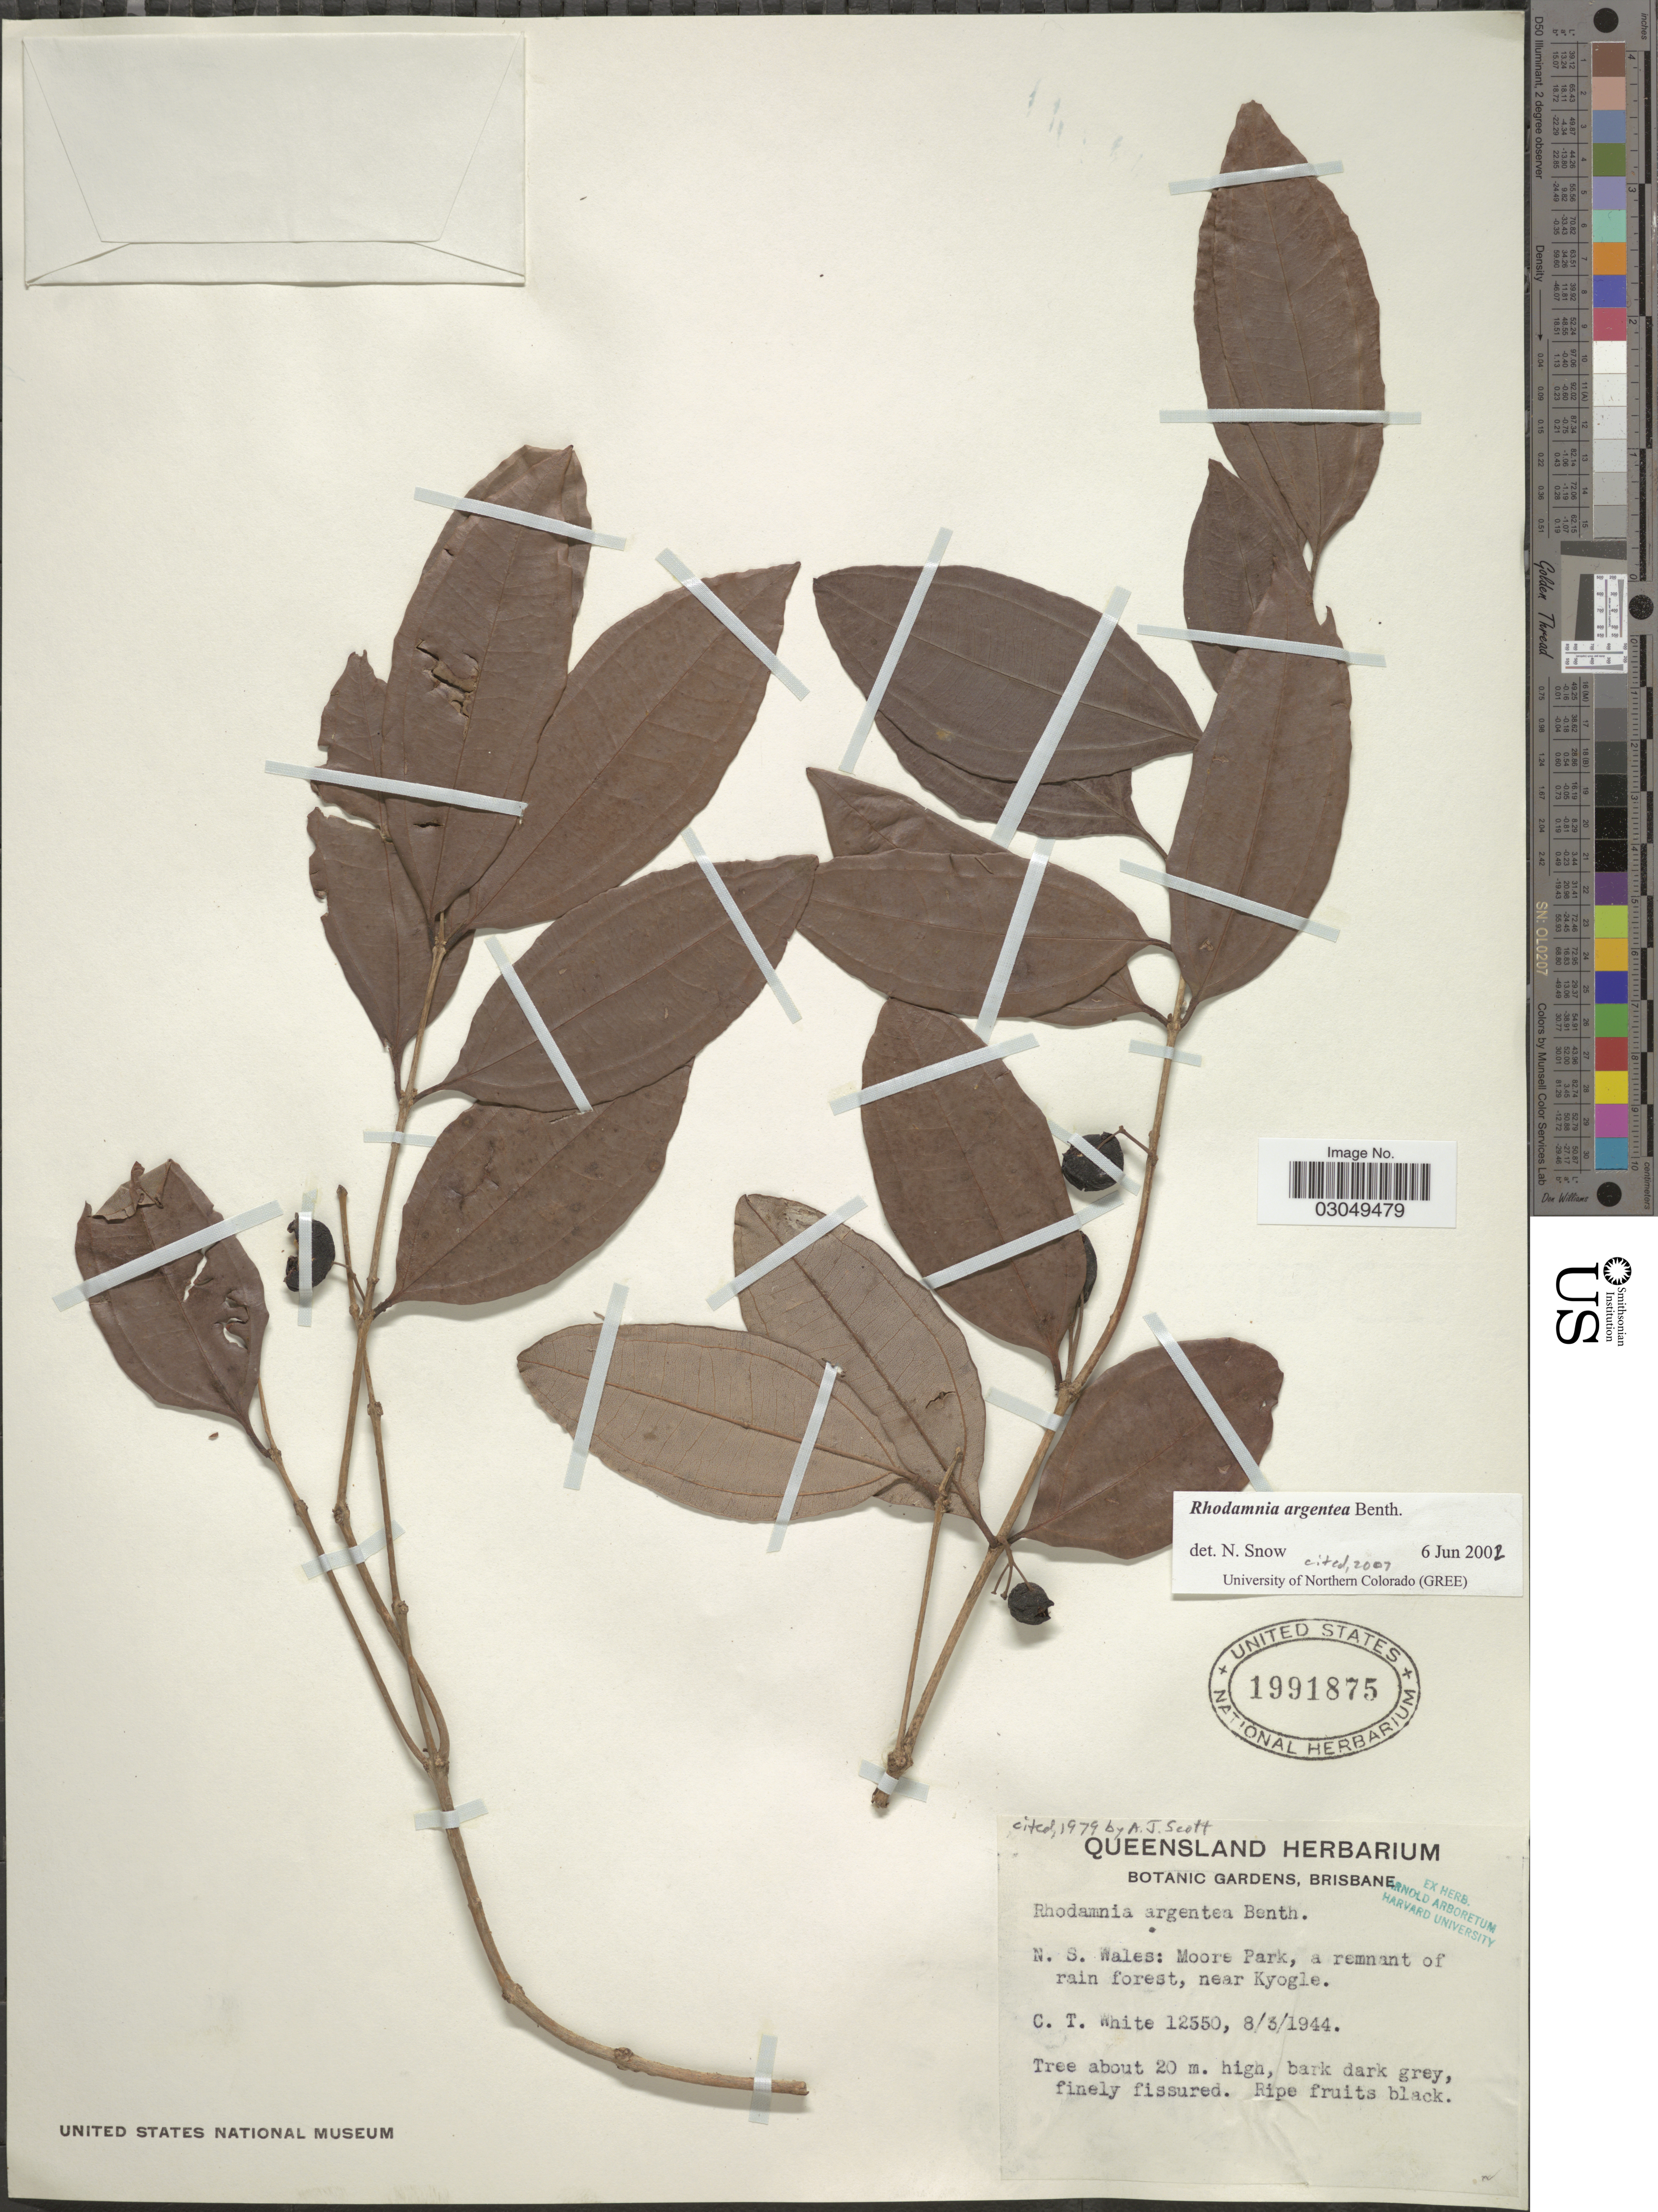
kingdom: Plantae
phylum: Tracheophyta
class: Magnoliopsida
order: Myrtales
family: Myrtaceae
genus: Rhodamnia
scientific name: Rhodamnia argentea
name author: Benth.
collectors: C. T. White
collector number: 12550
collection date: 1944-03-08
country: Australia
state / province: New South Wales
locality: Moore Park, a remnant of rain forest, near Kyogle.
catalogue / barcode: US 1991875